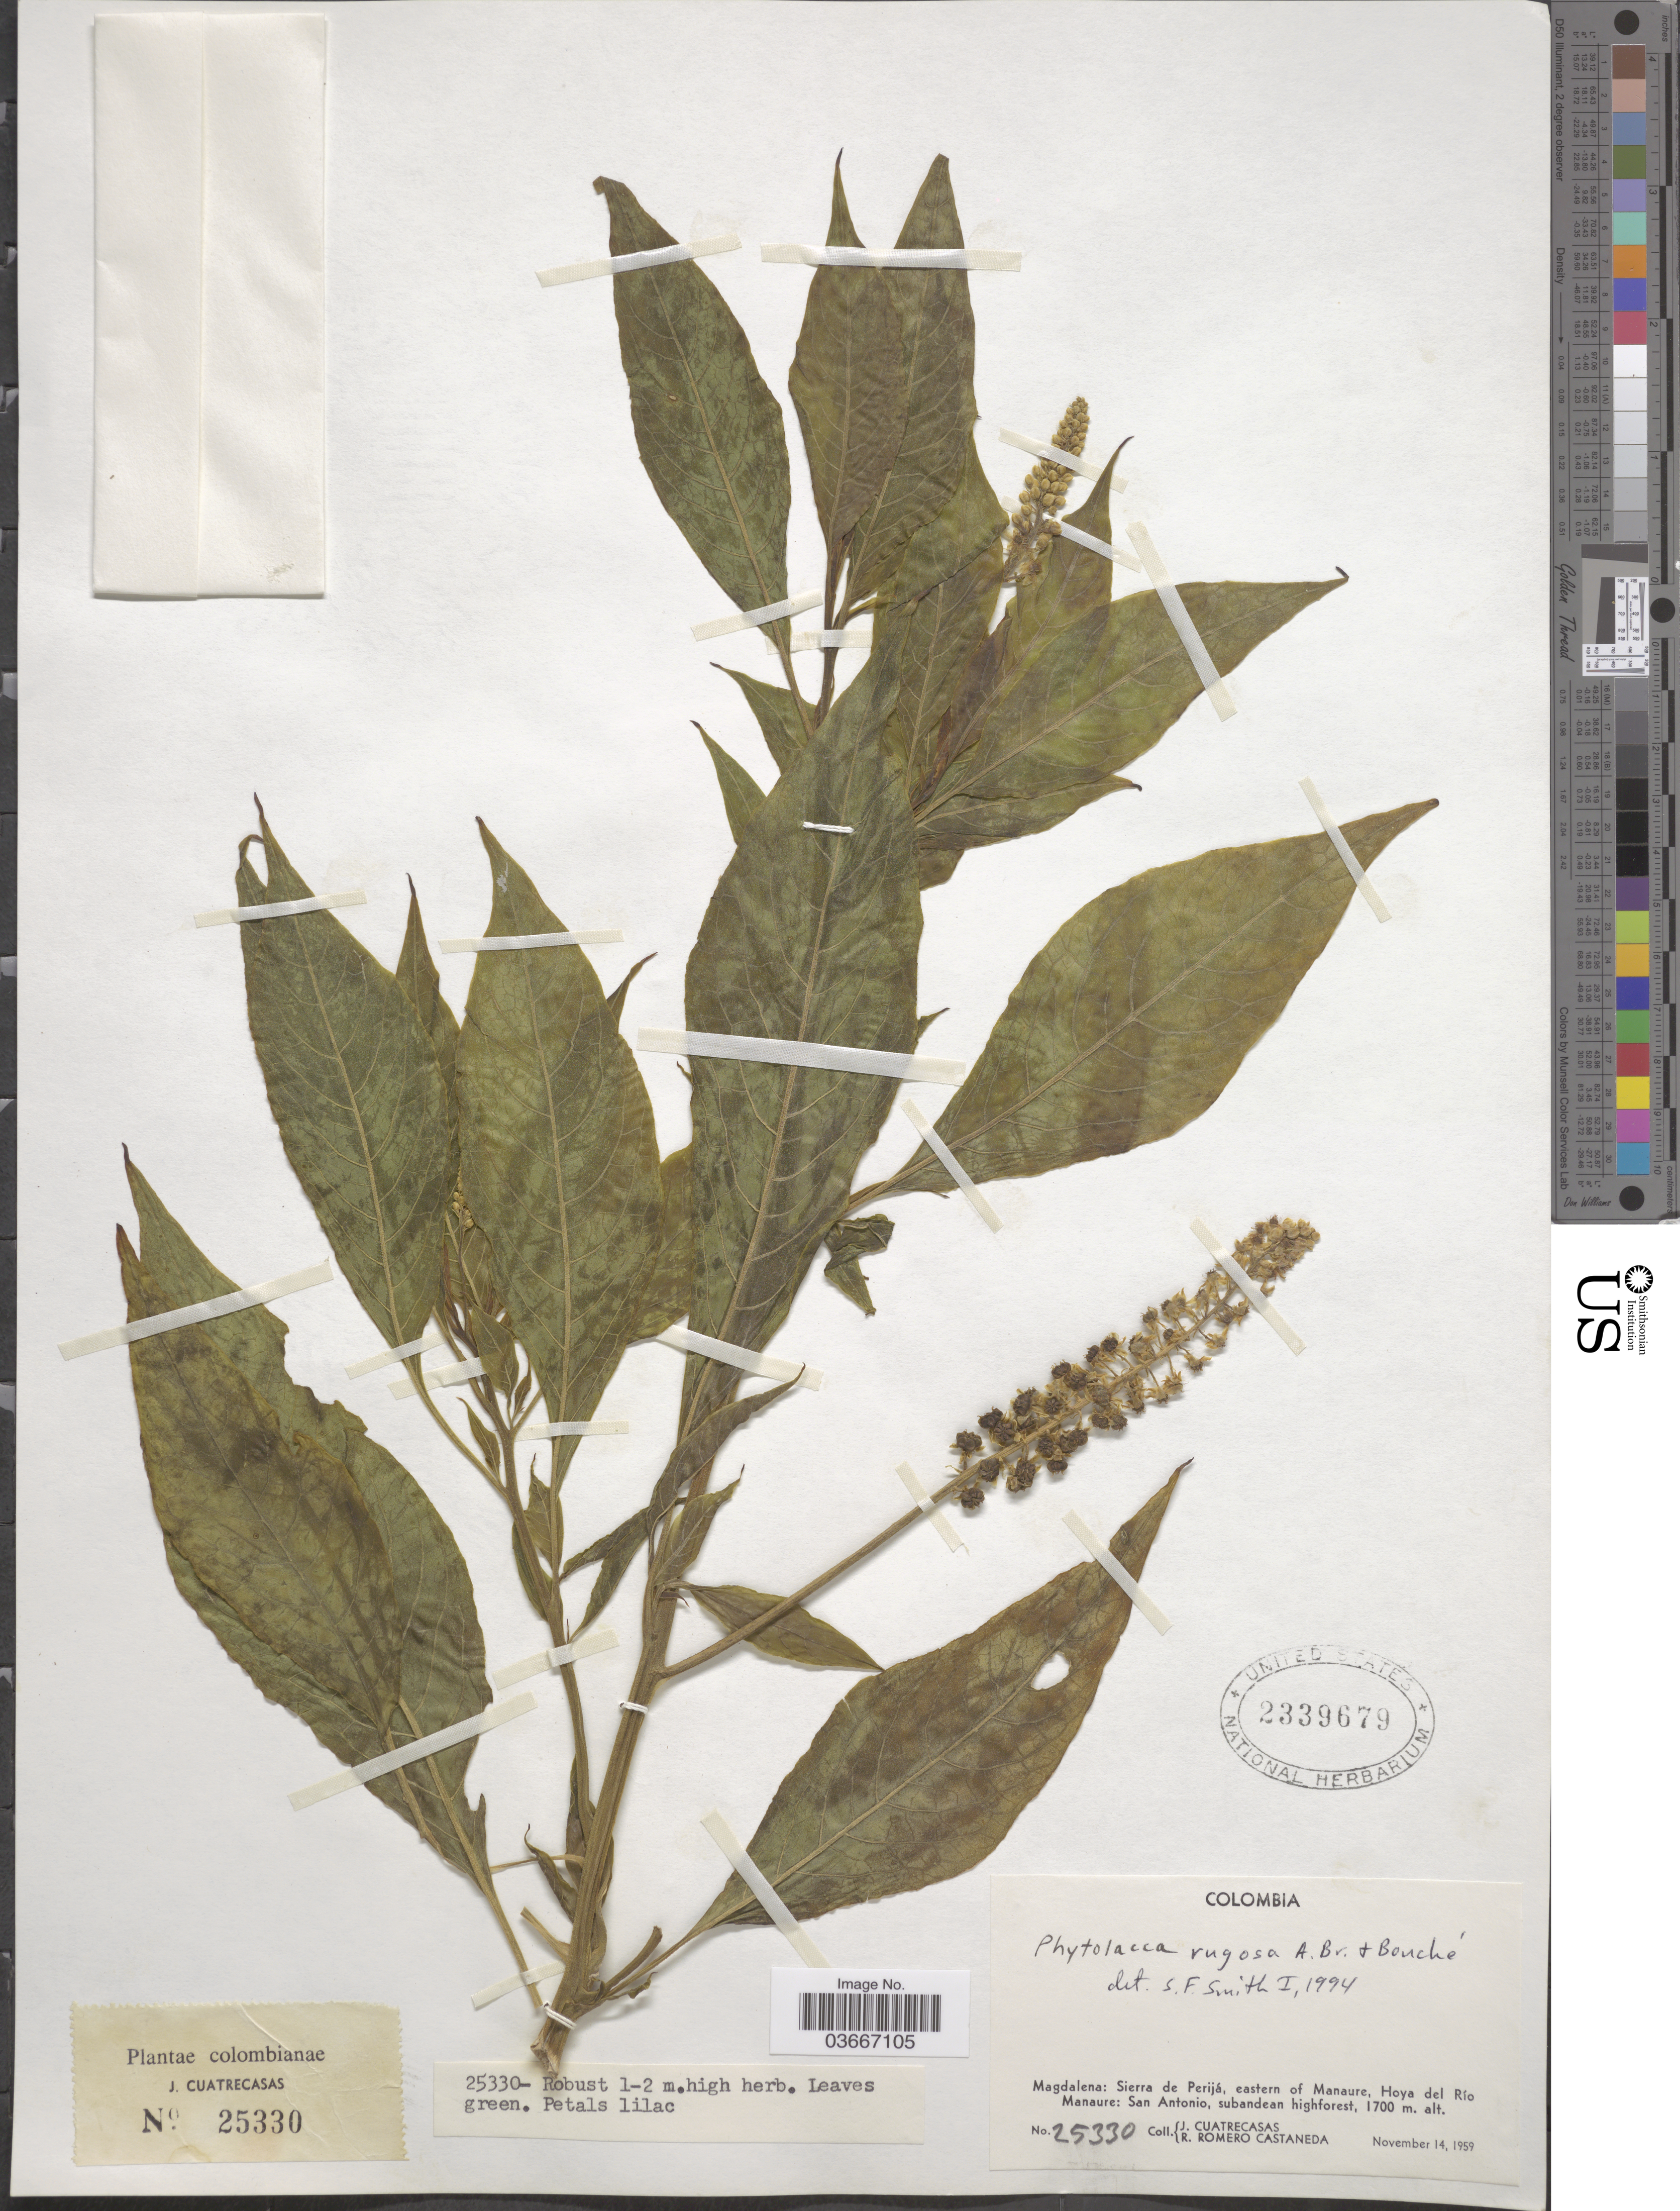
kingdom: Plantae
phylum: Tracheophyta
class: Magnoliopsida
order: Caryophyllales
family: Phytolaccaceae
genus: Phytolacca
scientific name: Phytolacca rugosa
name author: A. Braun & C.D. Bouché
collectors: J. Cuatrecasas & R. Romero Castañeda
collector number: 25330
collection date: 1959-11-14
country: Colombia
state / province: Magdalena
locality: Sierra de Perijá, eastern of Manaure, Hoya del Río Manaure: San Antonio, subandean highforest.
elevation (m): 1700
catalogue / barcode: US 2339679